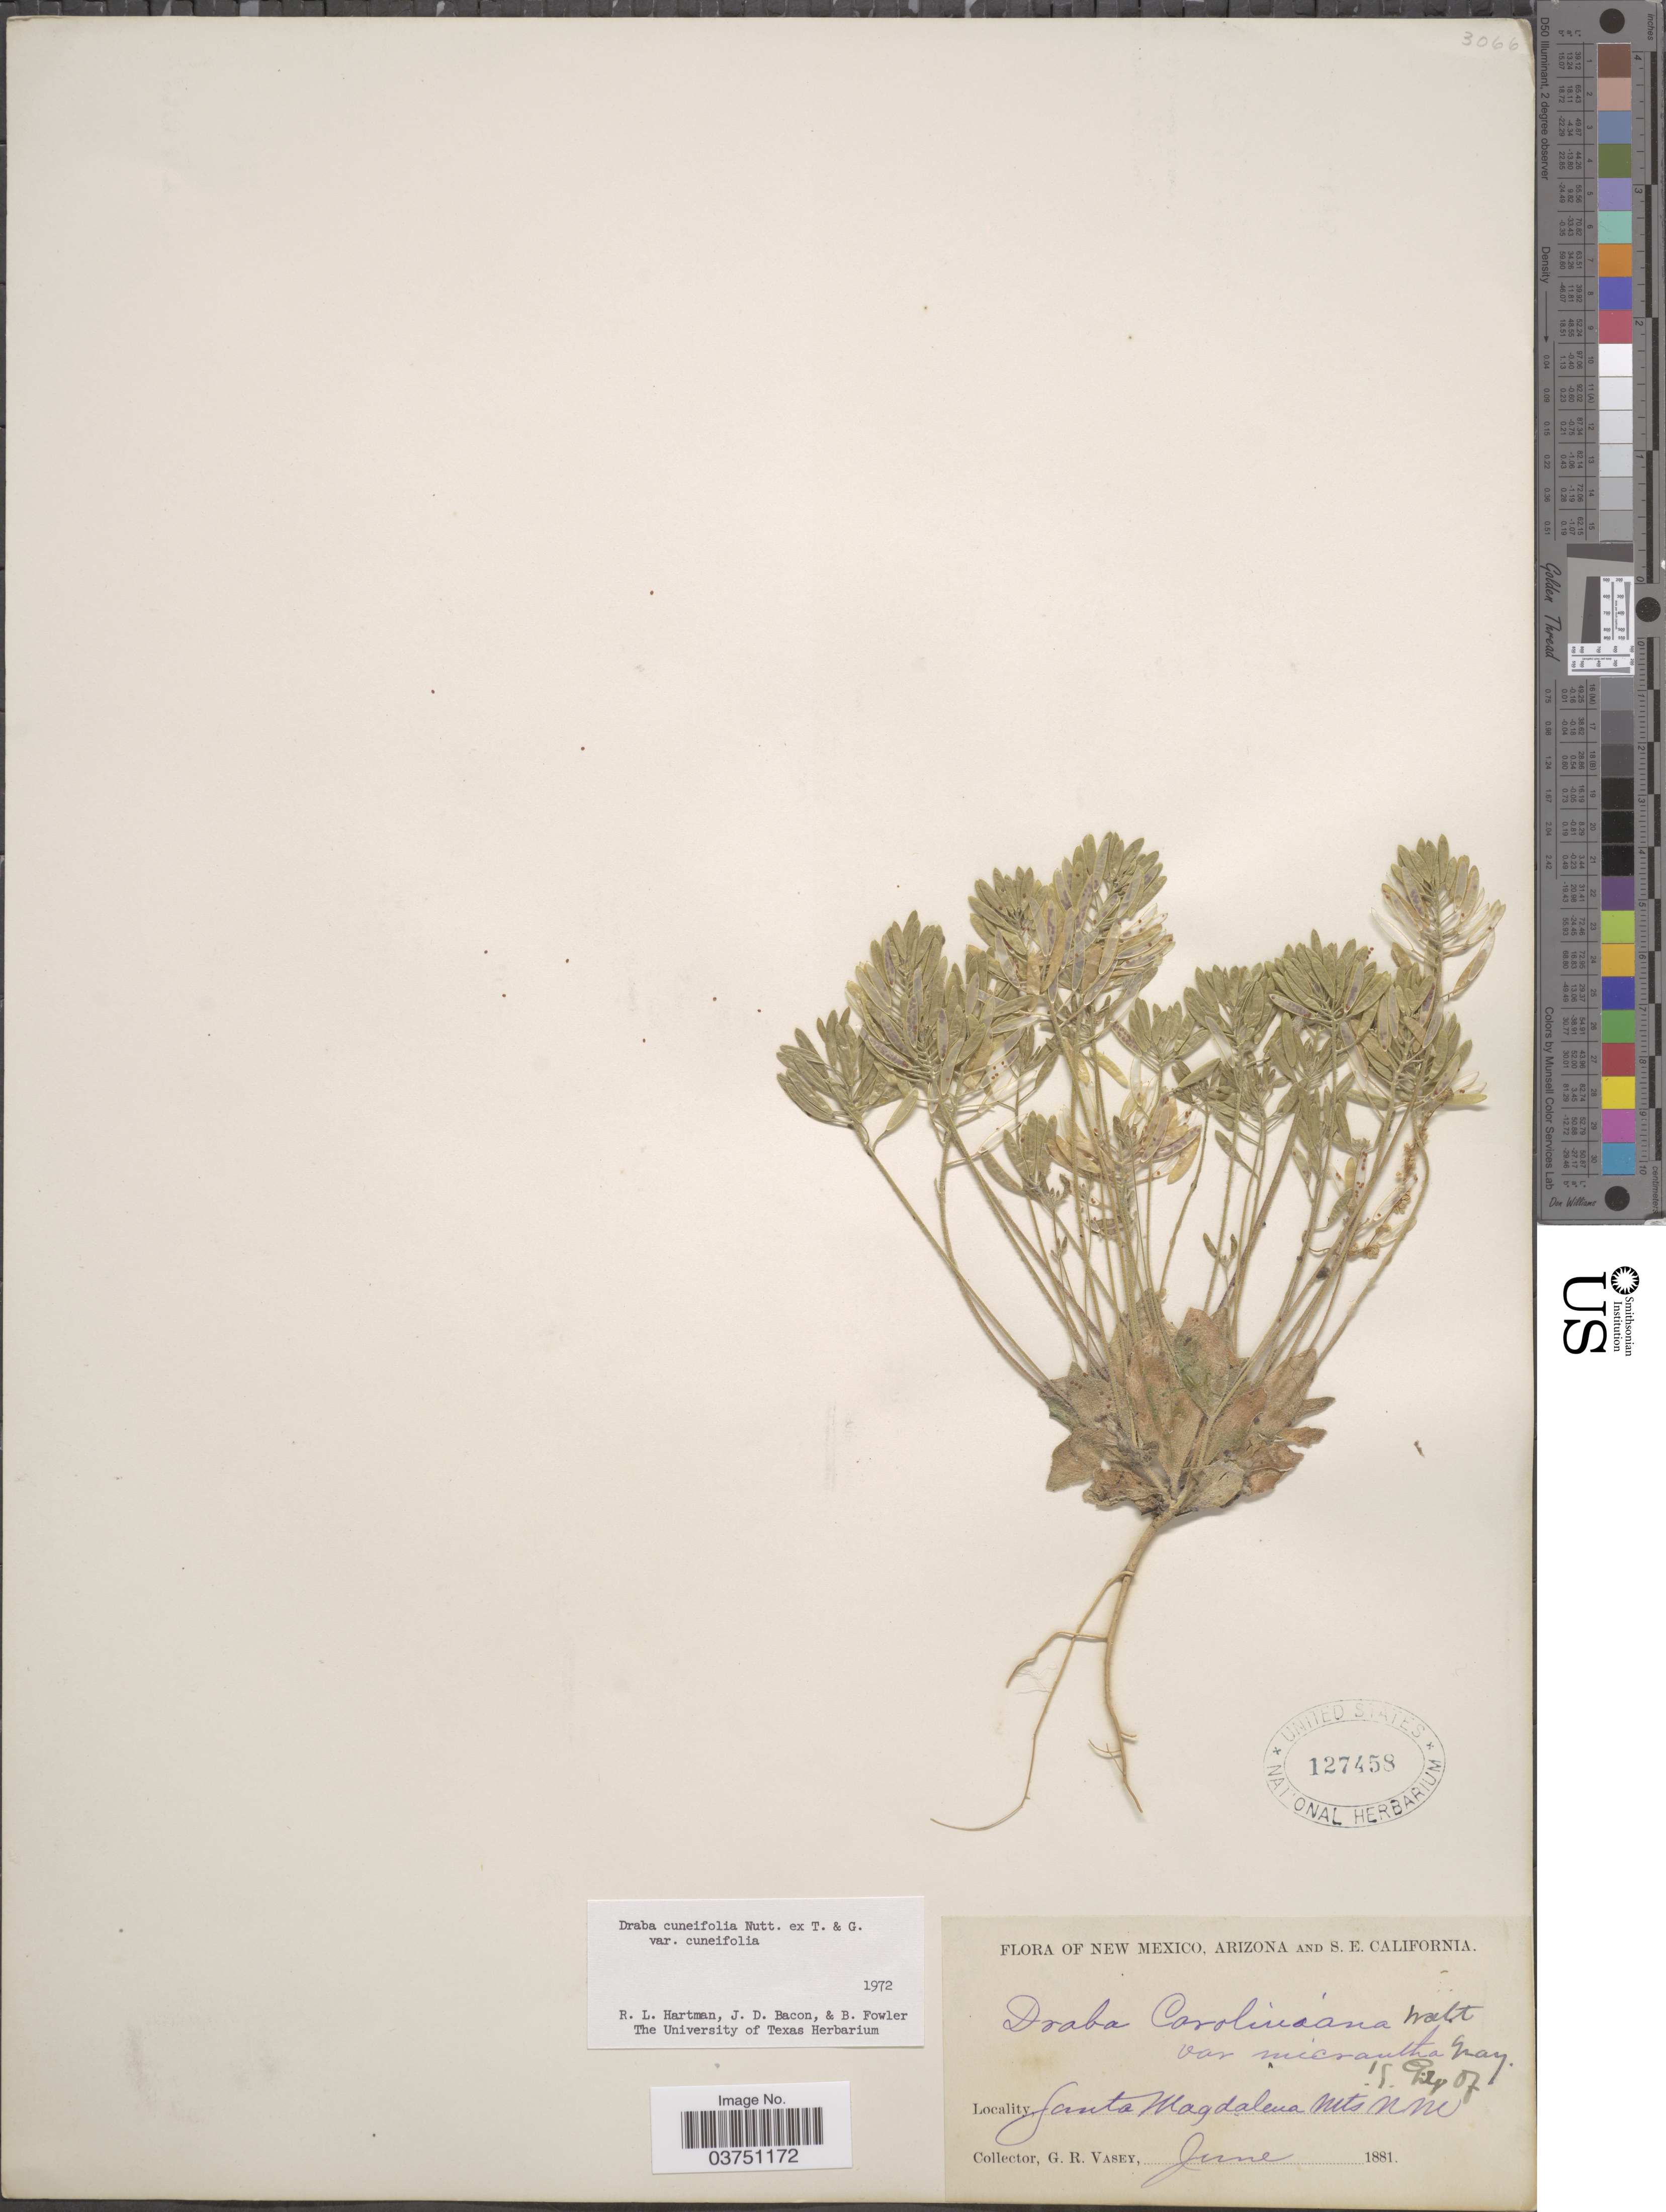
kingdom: Plantae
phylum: Tracheophyta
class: Magnoliopsida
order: Brassicales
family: Brassicaceae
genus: Draba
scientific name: Draba cuneifolia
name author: Nutt.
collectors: G. R. Vasey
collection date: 1881-06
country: United States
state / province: New Mexico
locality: Santa Magdalena Mts NM.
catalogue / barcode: US 127458